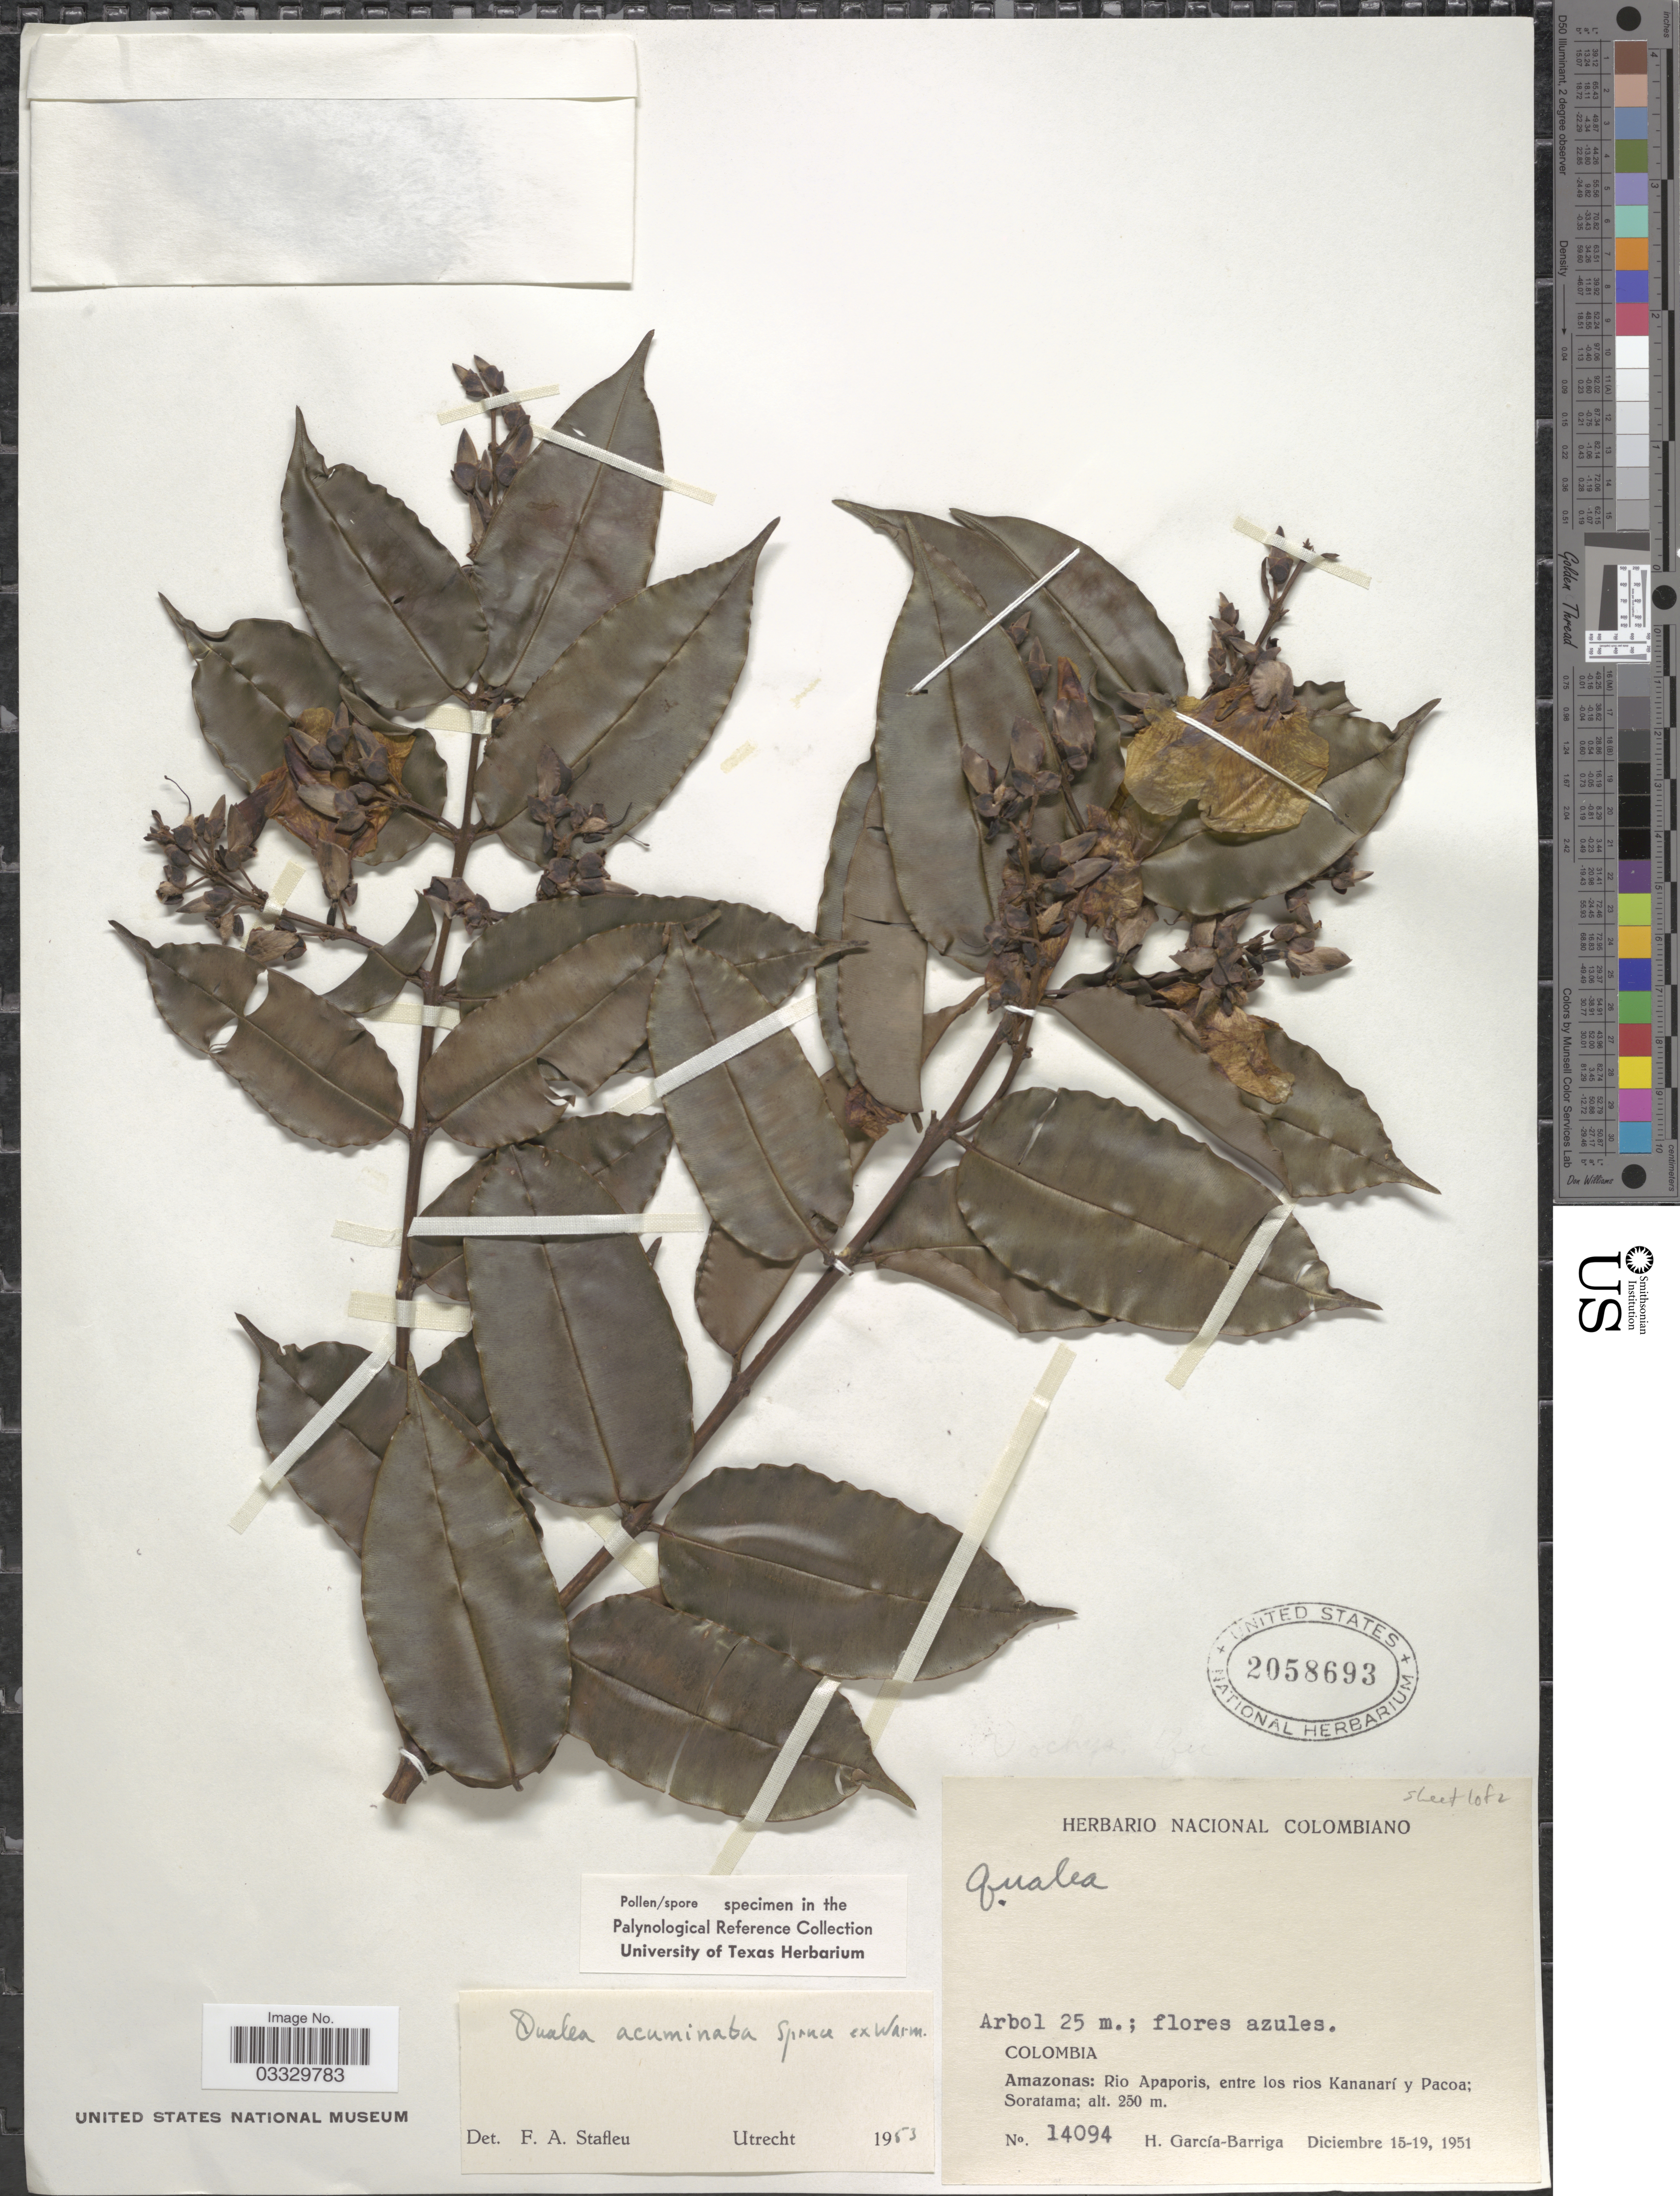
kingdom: Plantae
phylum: Tracheophyta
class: Magnoliopsida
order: Myrtales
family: Vochysiaceae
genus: Qualea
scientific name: Qualea acuminata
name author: Spruce ex Warm.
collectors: H. García Barriga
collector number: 14094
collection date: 1951-12-15/1951-12-19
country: Colombia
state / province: Amazônas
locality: Rio Apaporis, entre los rios Kananarí y Pacoa; Soratama.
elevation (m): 250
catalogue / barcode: US 2058693